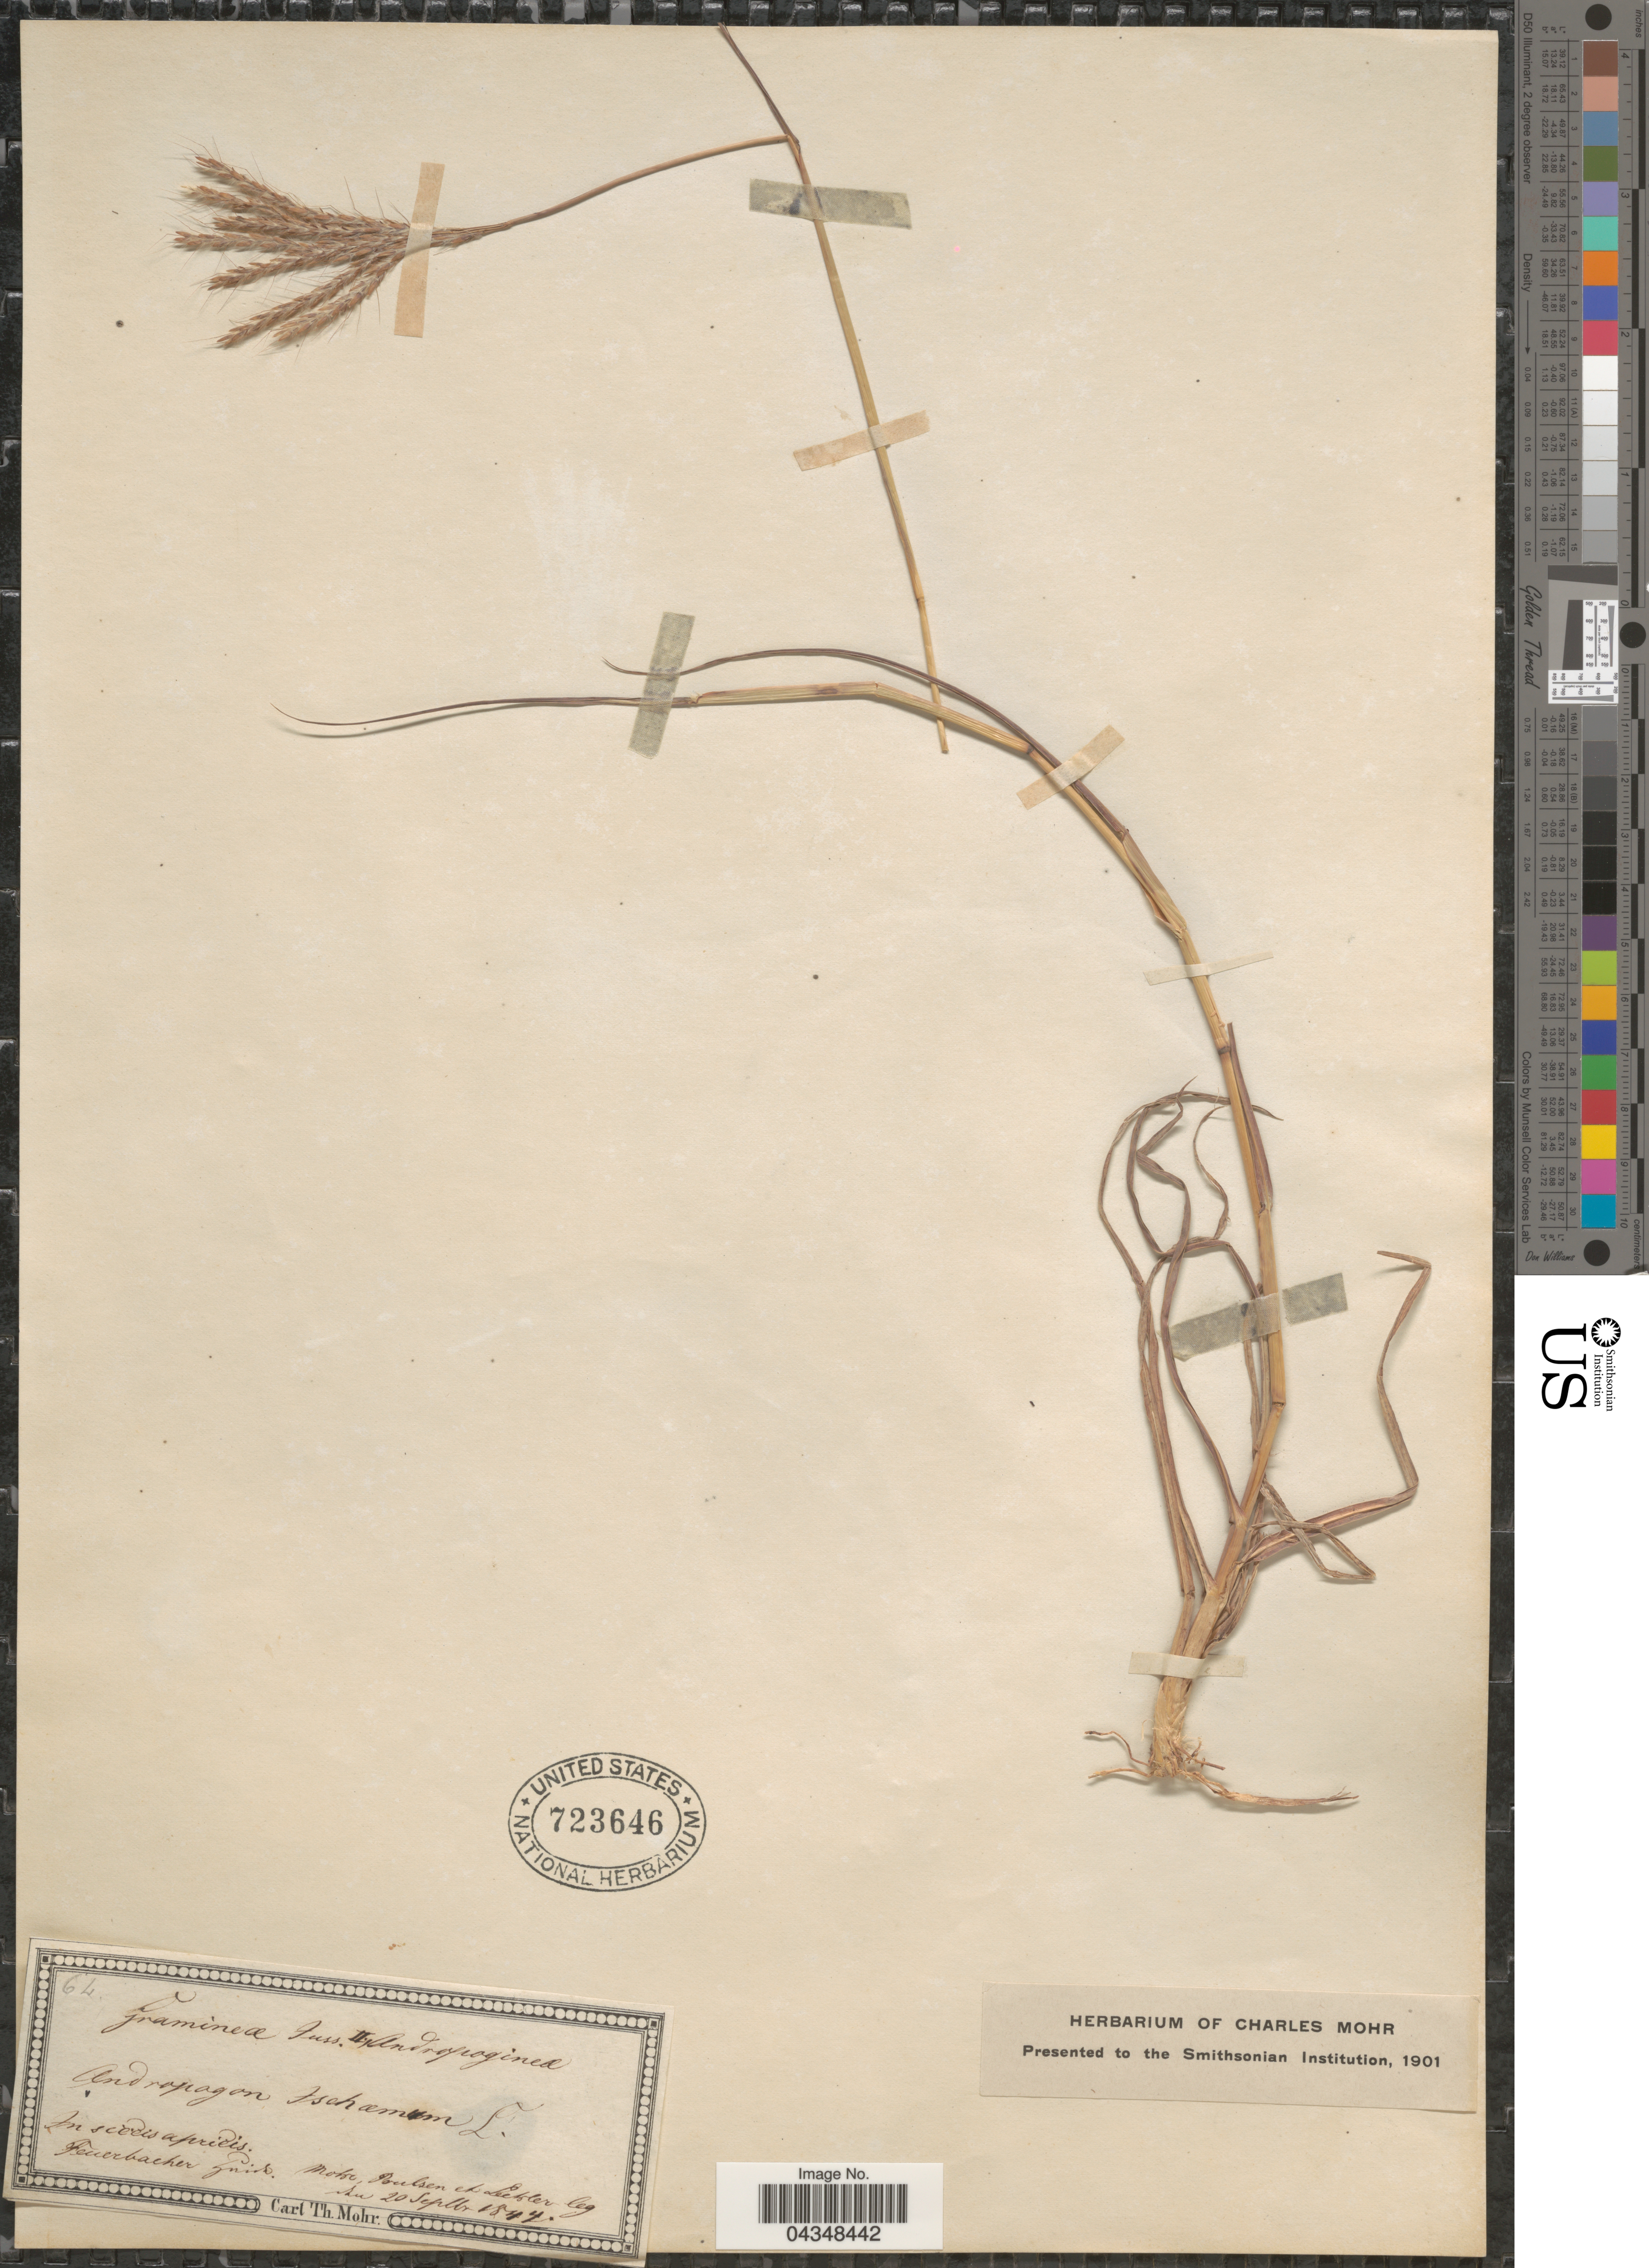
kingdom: Plantae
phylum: Tracheophyta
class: Liliopsida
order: Poales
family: Poaceae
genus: Bothriochloa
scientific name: Bothriochloa ischaemum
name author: (L.) Keng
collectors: Mohr, --, -- Poulsen & Lebler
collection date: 1844-09-20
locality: In siccis apricis Feuerbacher Zuid [interpreted].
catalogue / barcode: US 723646